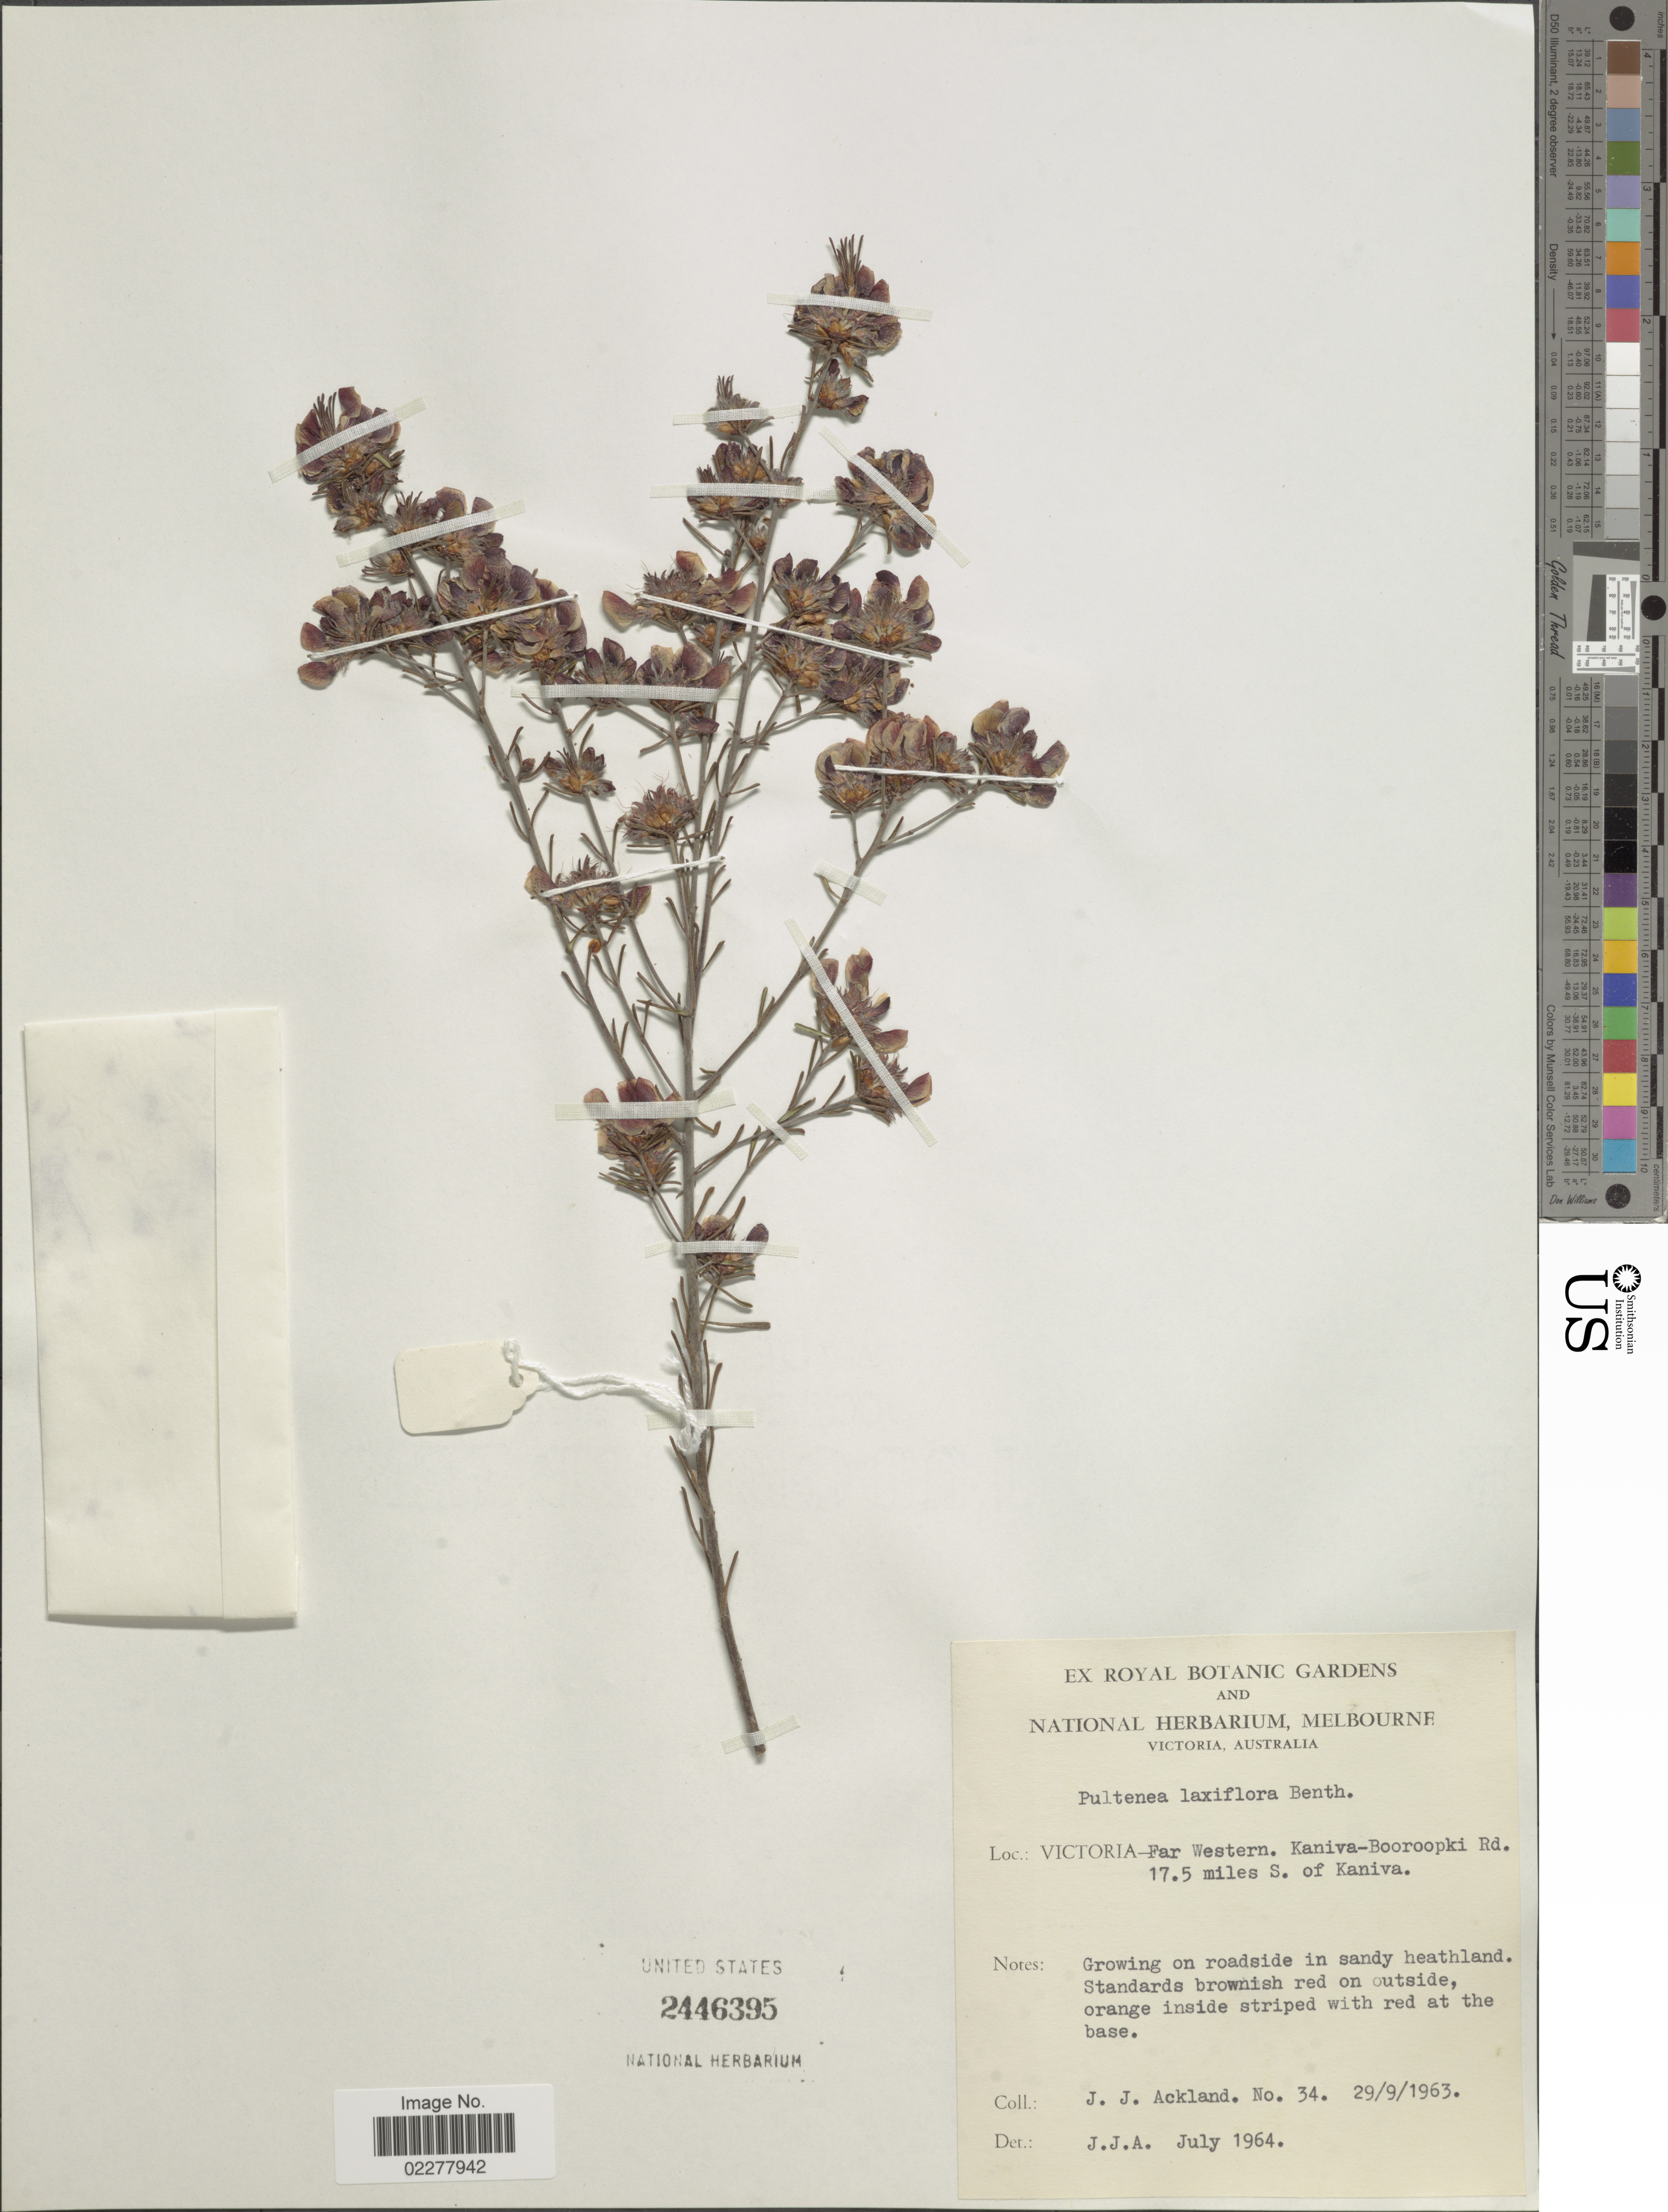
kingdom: Plantae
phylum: Tracheophyta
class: Magnoliopsida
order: Fabales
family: Fabaceae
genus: Pultenaea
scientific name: Pultenaea laxiflora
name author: Benth.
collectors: J. J. Ackland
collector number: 34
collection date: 1963-09-29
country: Australia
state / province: Victoria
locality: Victoria - Far Western. Kaniva-Booroopki Rd. 17.5 miles S. of Kaniva.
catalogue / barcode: US 2446395